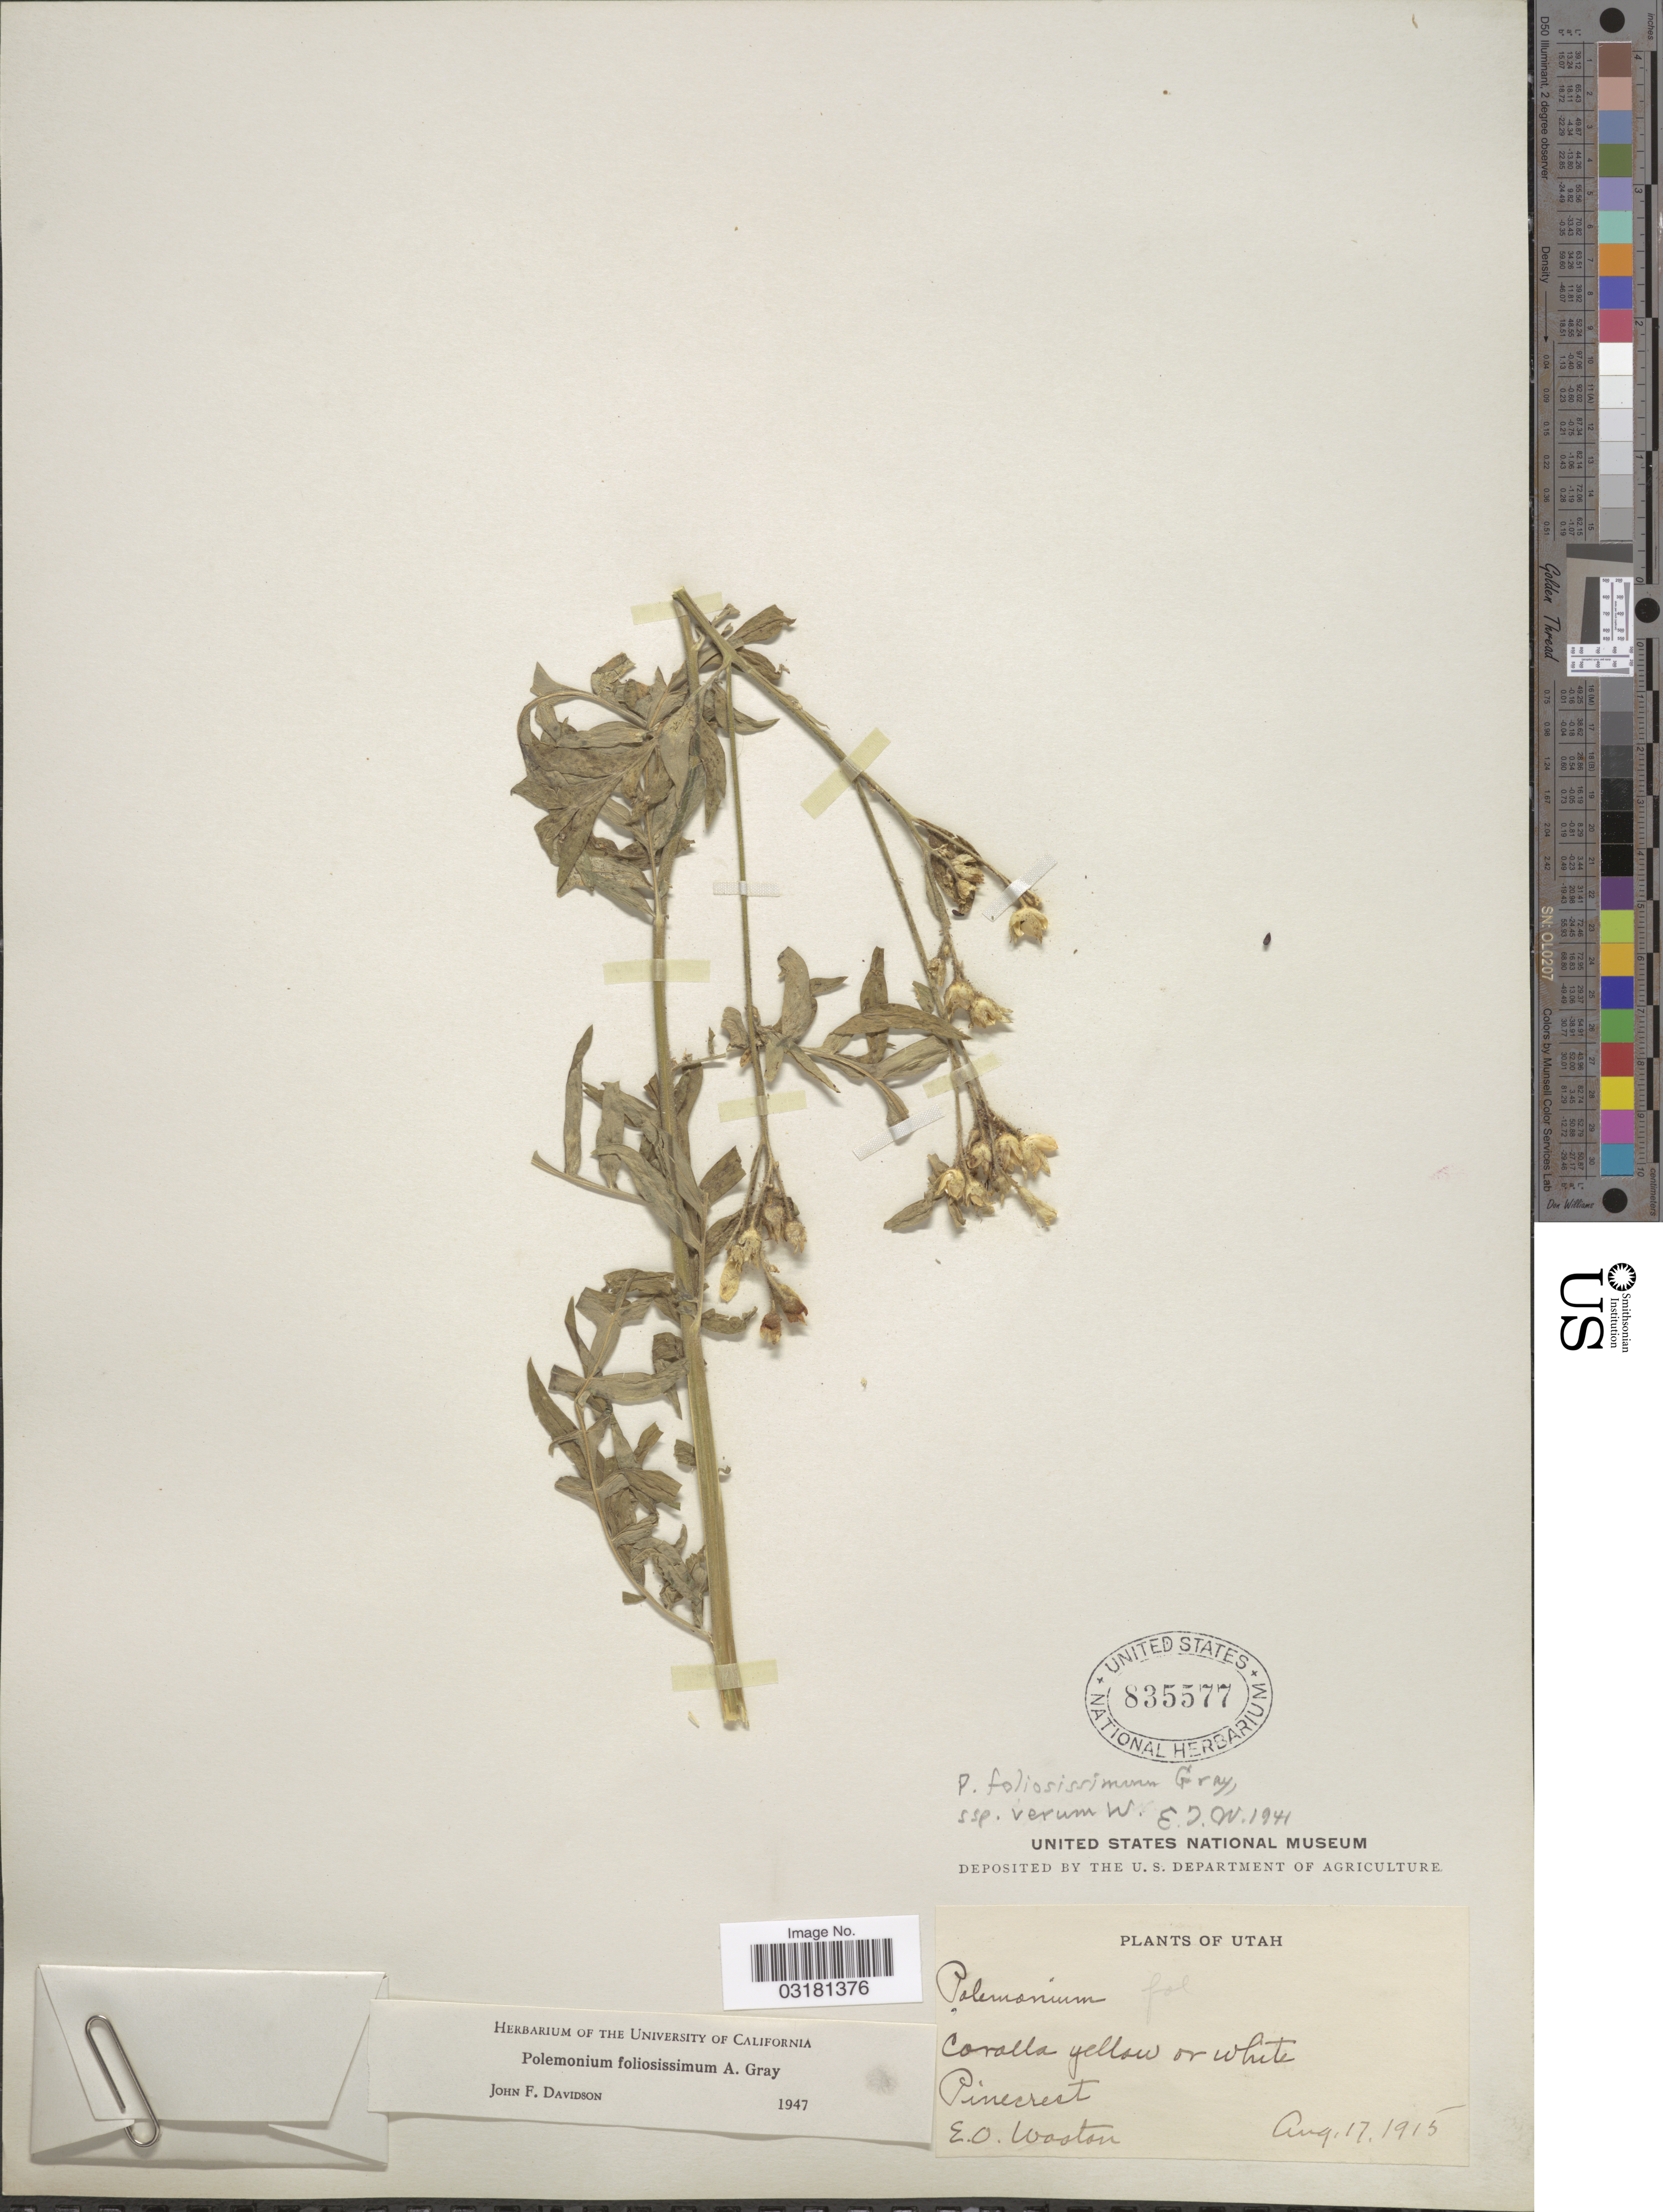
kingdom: Plantae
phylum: Tracheophyta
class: Magnoliopsida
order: Ericales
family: Polemoniaceae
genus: Polemonium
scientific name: Polemonium foliosissimum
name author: A. Gray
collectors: E. O. Wooton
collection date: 1915-08-17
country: United States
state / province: Utah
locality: Pinecrest.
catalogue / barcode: US 835577